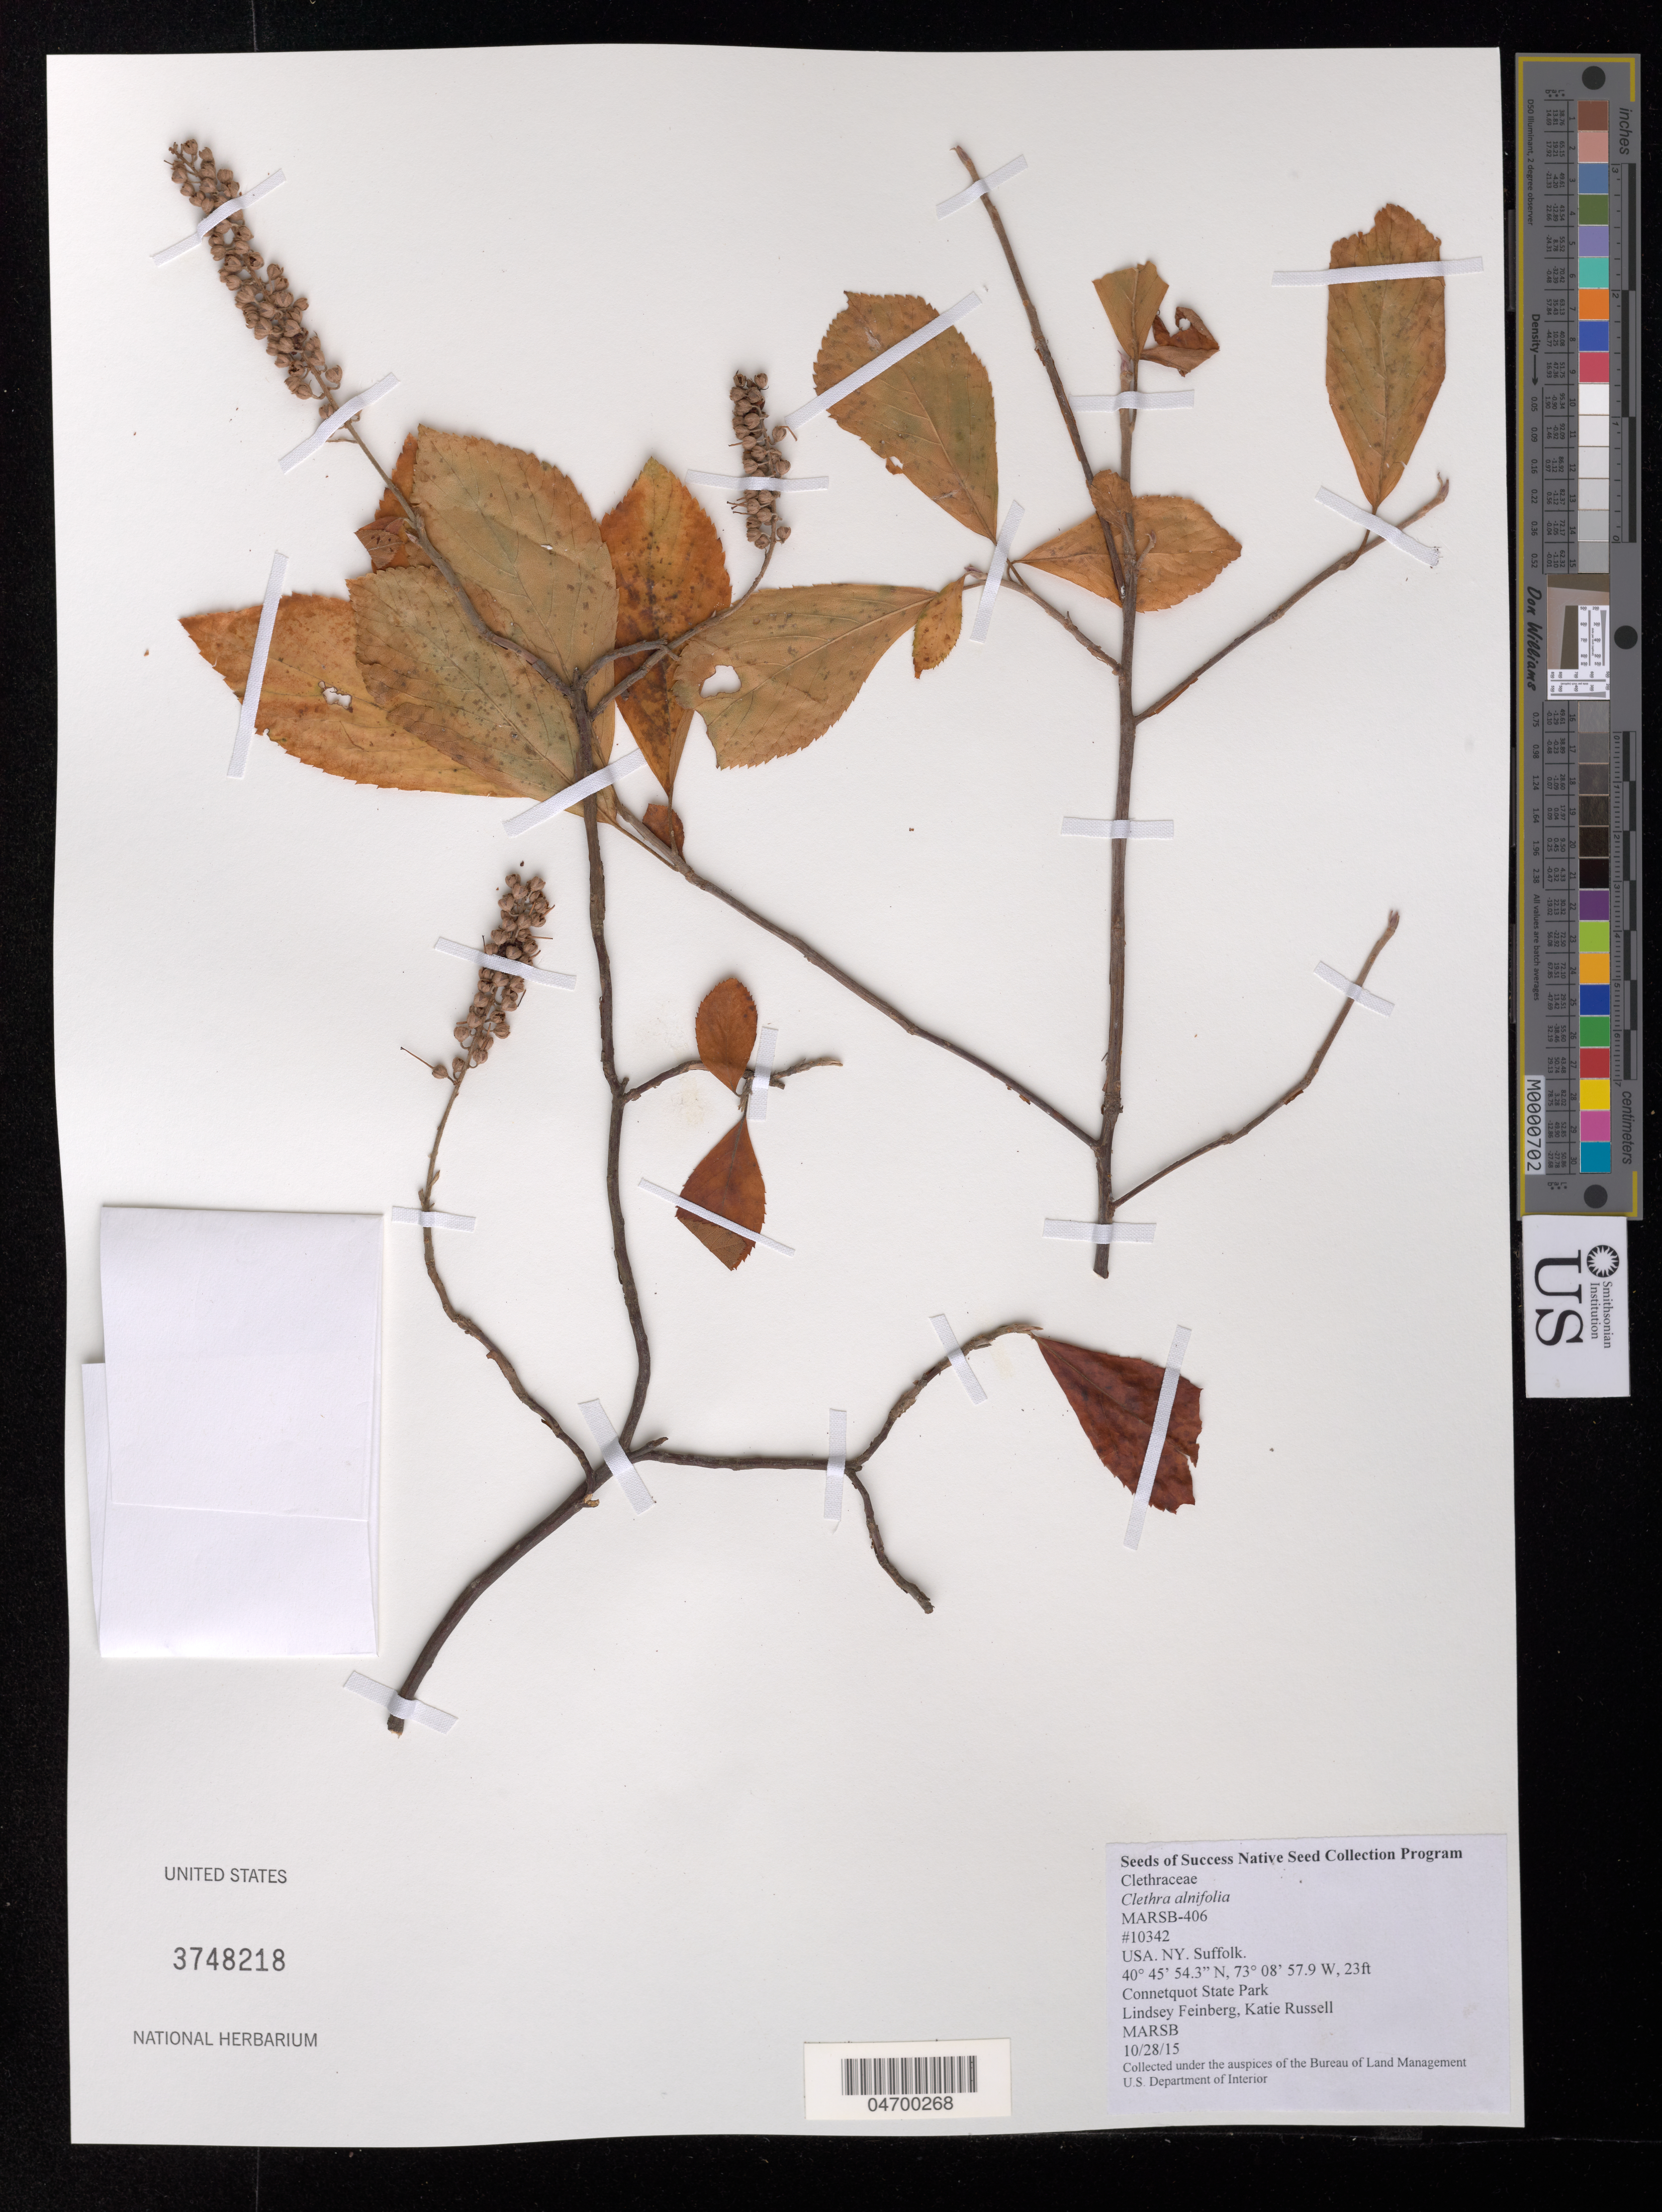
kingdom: Plantae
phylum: Tracheophyta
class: Magnoliopsida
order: Ericales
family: Clethraceae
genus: Clethra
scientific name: Clethra alnifolia sensu Blanco non L.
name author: (L.) Blanco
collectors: L. Feinberg & K. Russell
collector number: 10342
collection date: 2015-10-28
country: United States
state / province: New York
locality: Suffolk. Connetquot State Park.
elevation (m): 7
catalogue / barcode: US 3748218